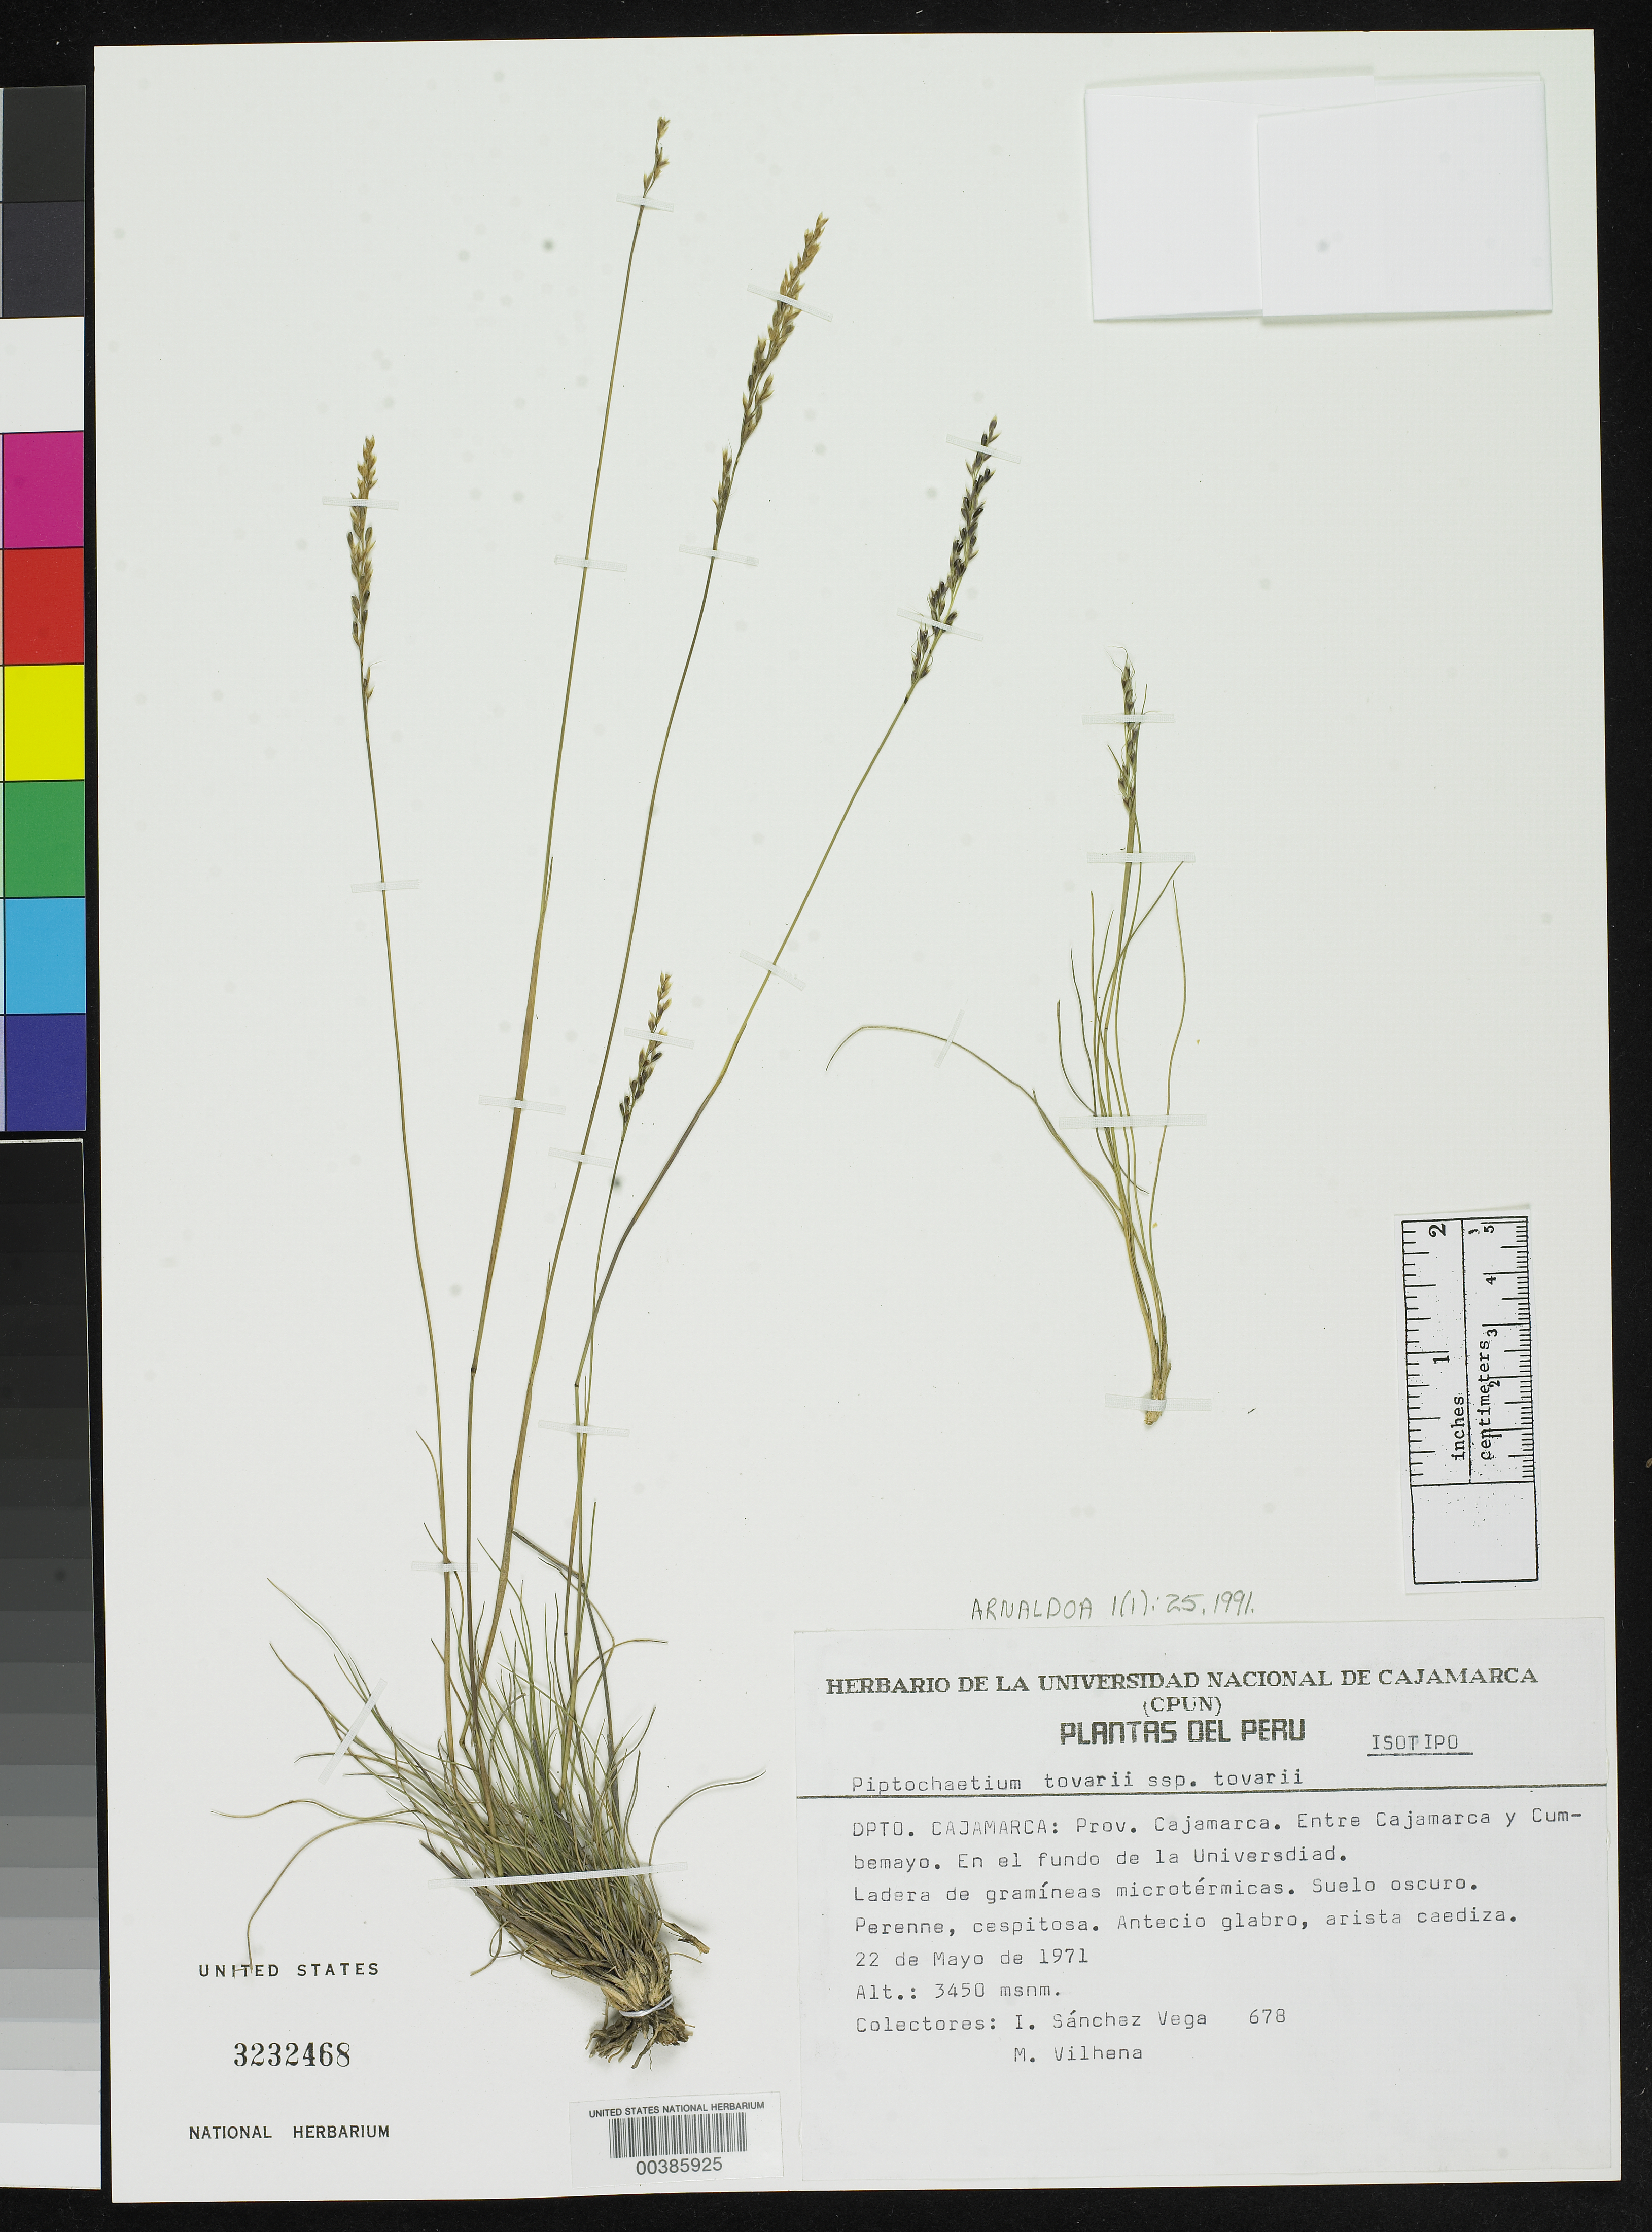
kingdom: Plantae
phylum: Tracheophyta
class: Liliopsida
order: Poales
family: Poaceae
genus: Piptochaetium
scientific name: Piptochaetium tovarii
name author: Sánchez Vega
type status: Isotype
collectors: I. Sánchez Vega & M. Vilhena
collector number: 678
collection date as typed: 22 May 1971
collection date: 1971-05-22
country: Peru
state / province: Cajamarca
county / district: Cajamarca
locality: entre Cajamarca y Cumbemayo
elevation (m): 3450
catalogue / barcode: US 3232468